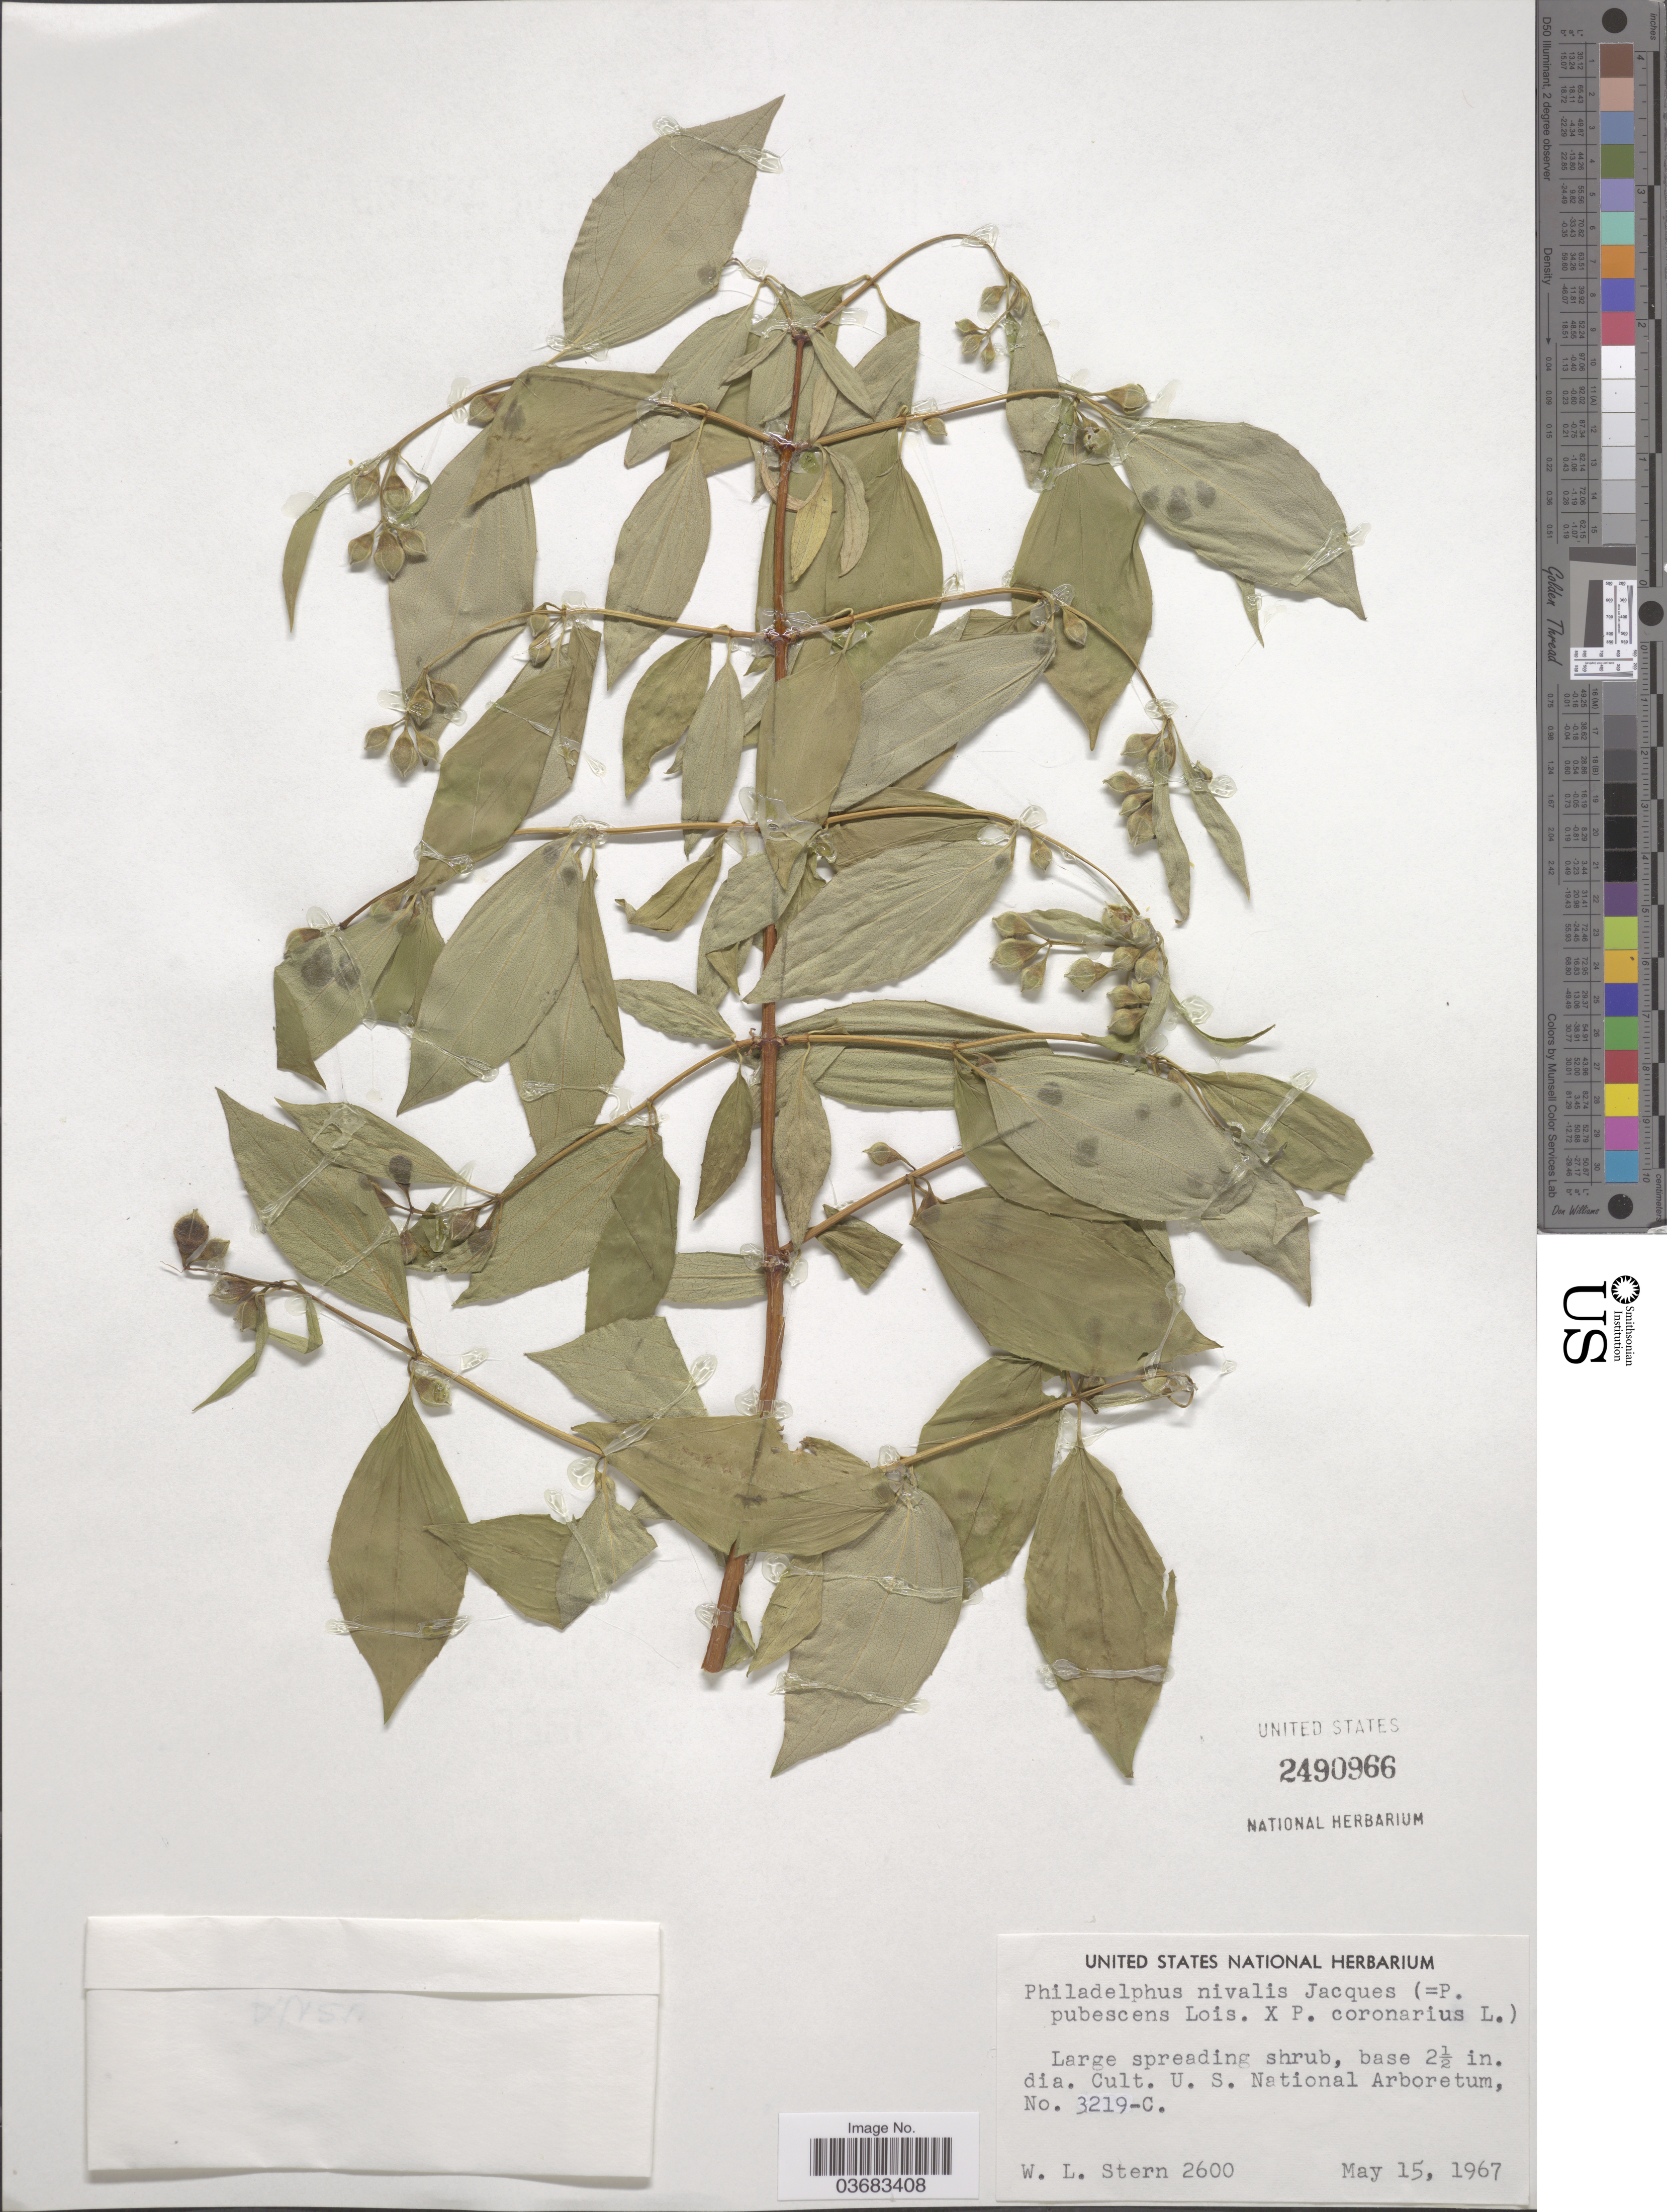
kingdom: Plantae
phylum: Tracheophyta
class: Magnoliopsida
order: Cornales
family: Hydrangeaceae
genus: Philadelphus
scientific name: Philadelphus nivalis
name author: Jacques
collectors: W. L. Stern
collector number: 2600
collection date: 1967-05-15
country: United States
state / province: District of Columbia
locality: U. S. National Arboretum, No. 3219-C.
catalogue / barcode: US 2490966